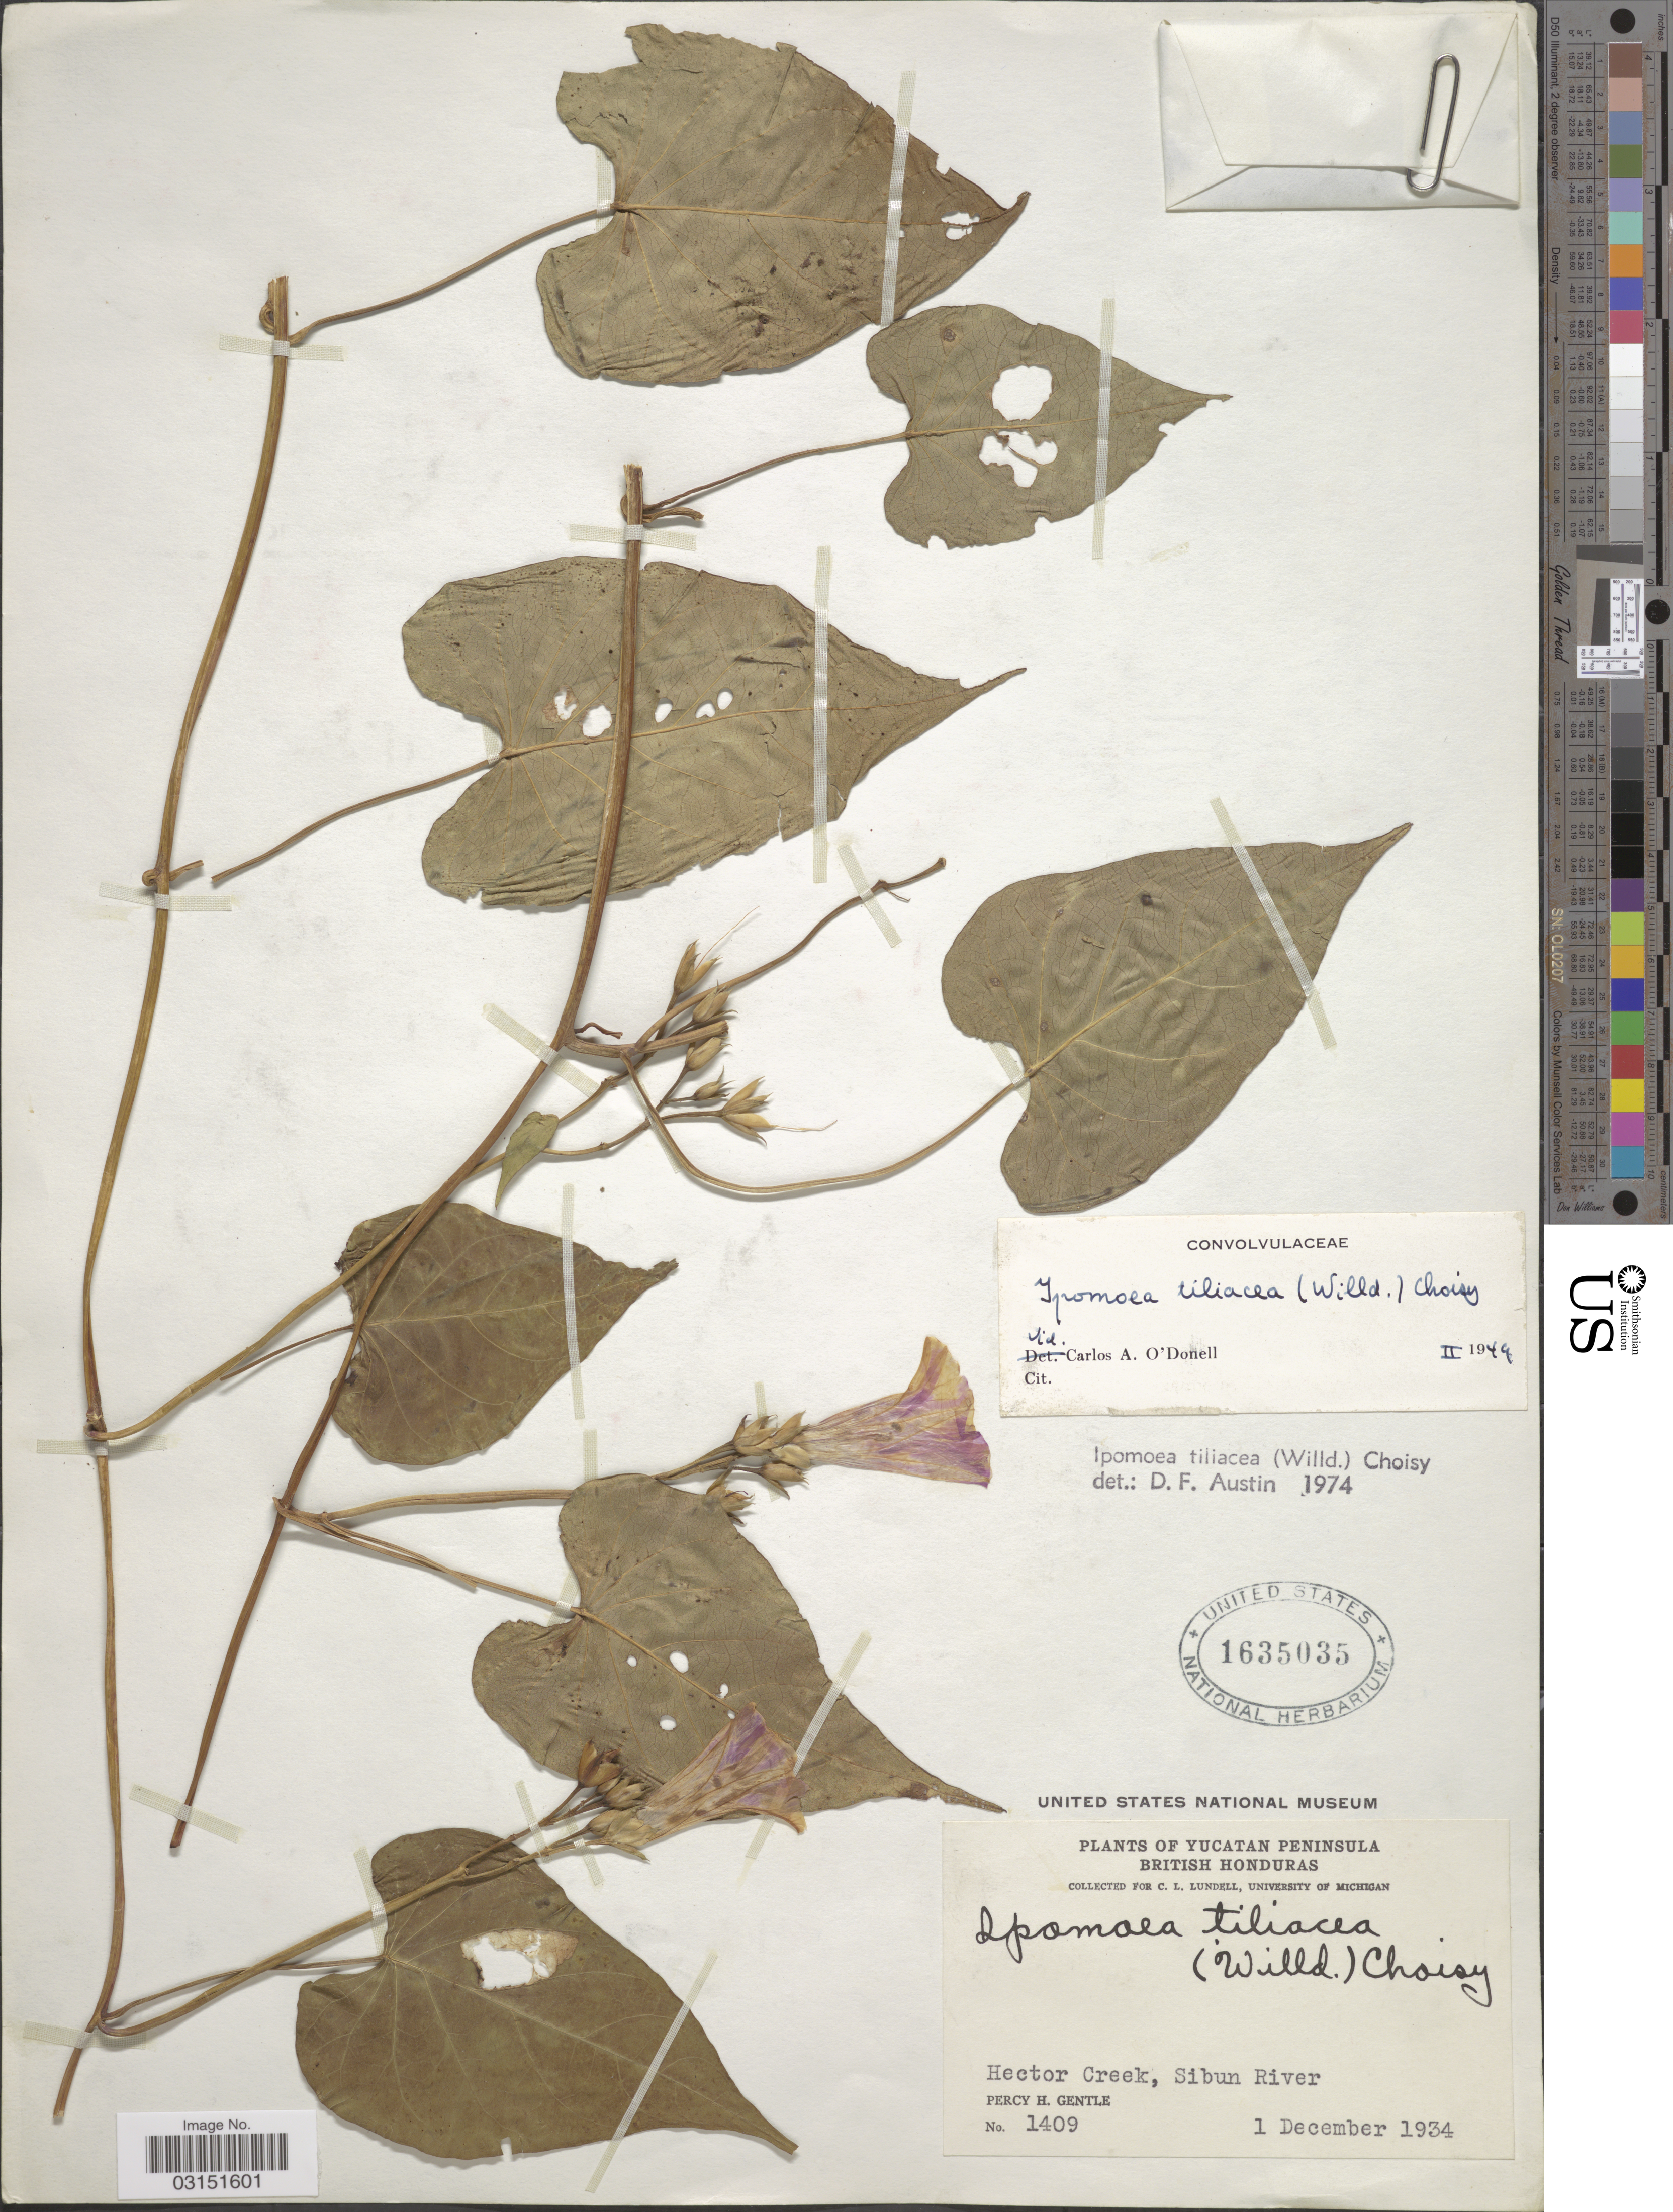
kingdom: Plantae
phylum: Tracheophyta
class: Magnoliopsida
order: Solanales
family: Convolvulaceae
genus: Ipomoea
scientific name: Ipomoea tiliacea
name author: (Willd.) Choisy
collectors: P. H. Gentle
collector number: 1409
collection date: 1934-12-01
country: Belize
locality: Yucatan Peninsula. British Honduras. Hector Creek, Sibun River.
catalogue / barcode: US 1635035